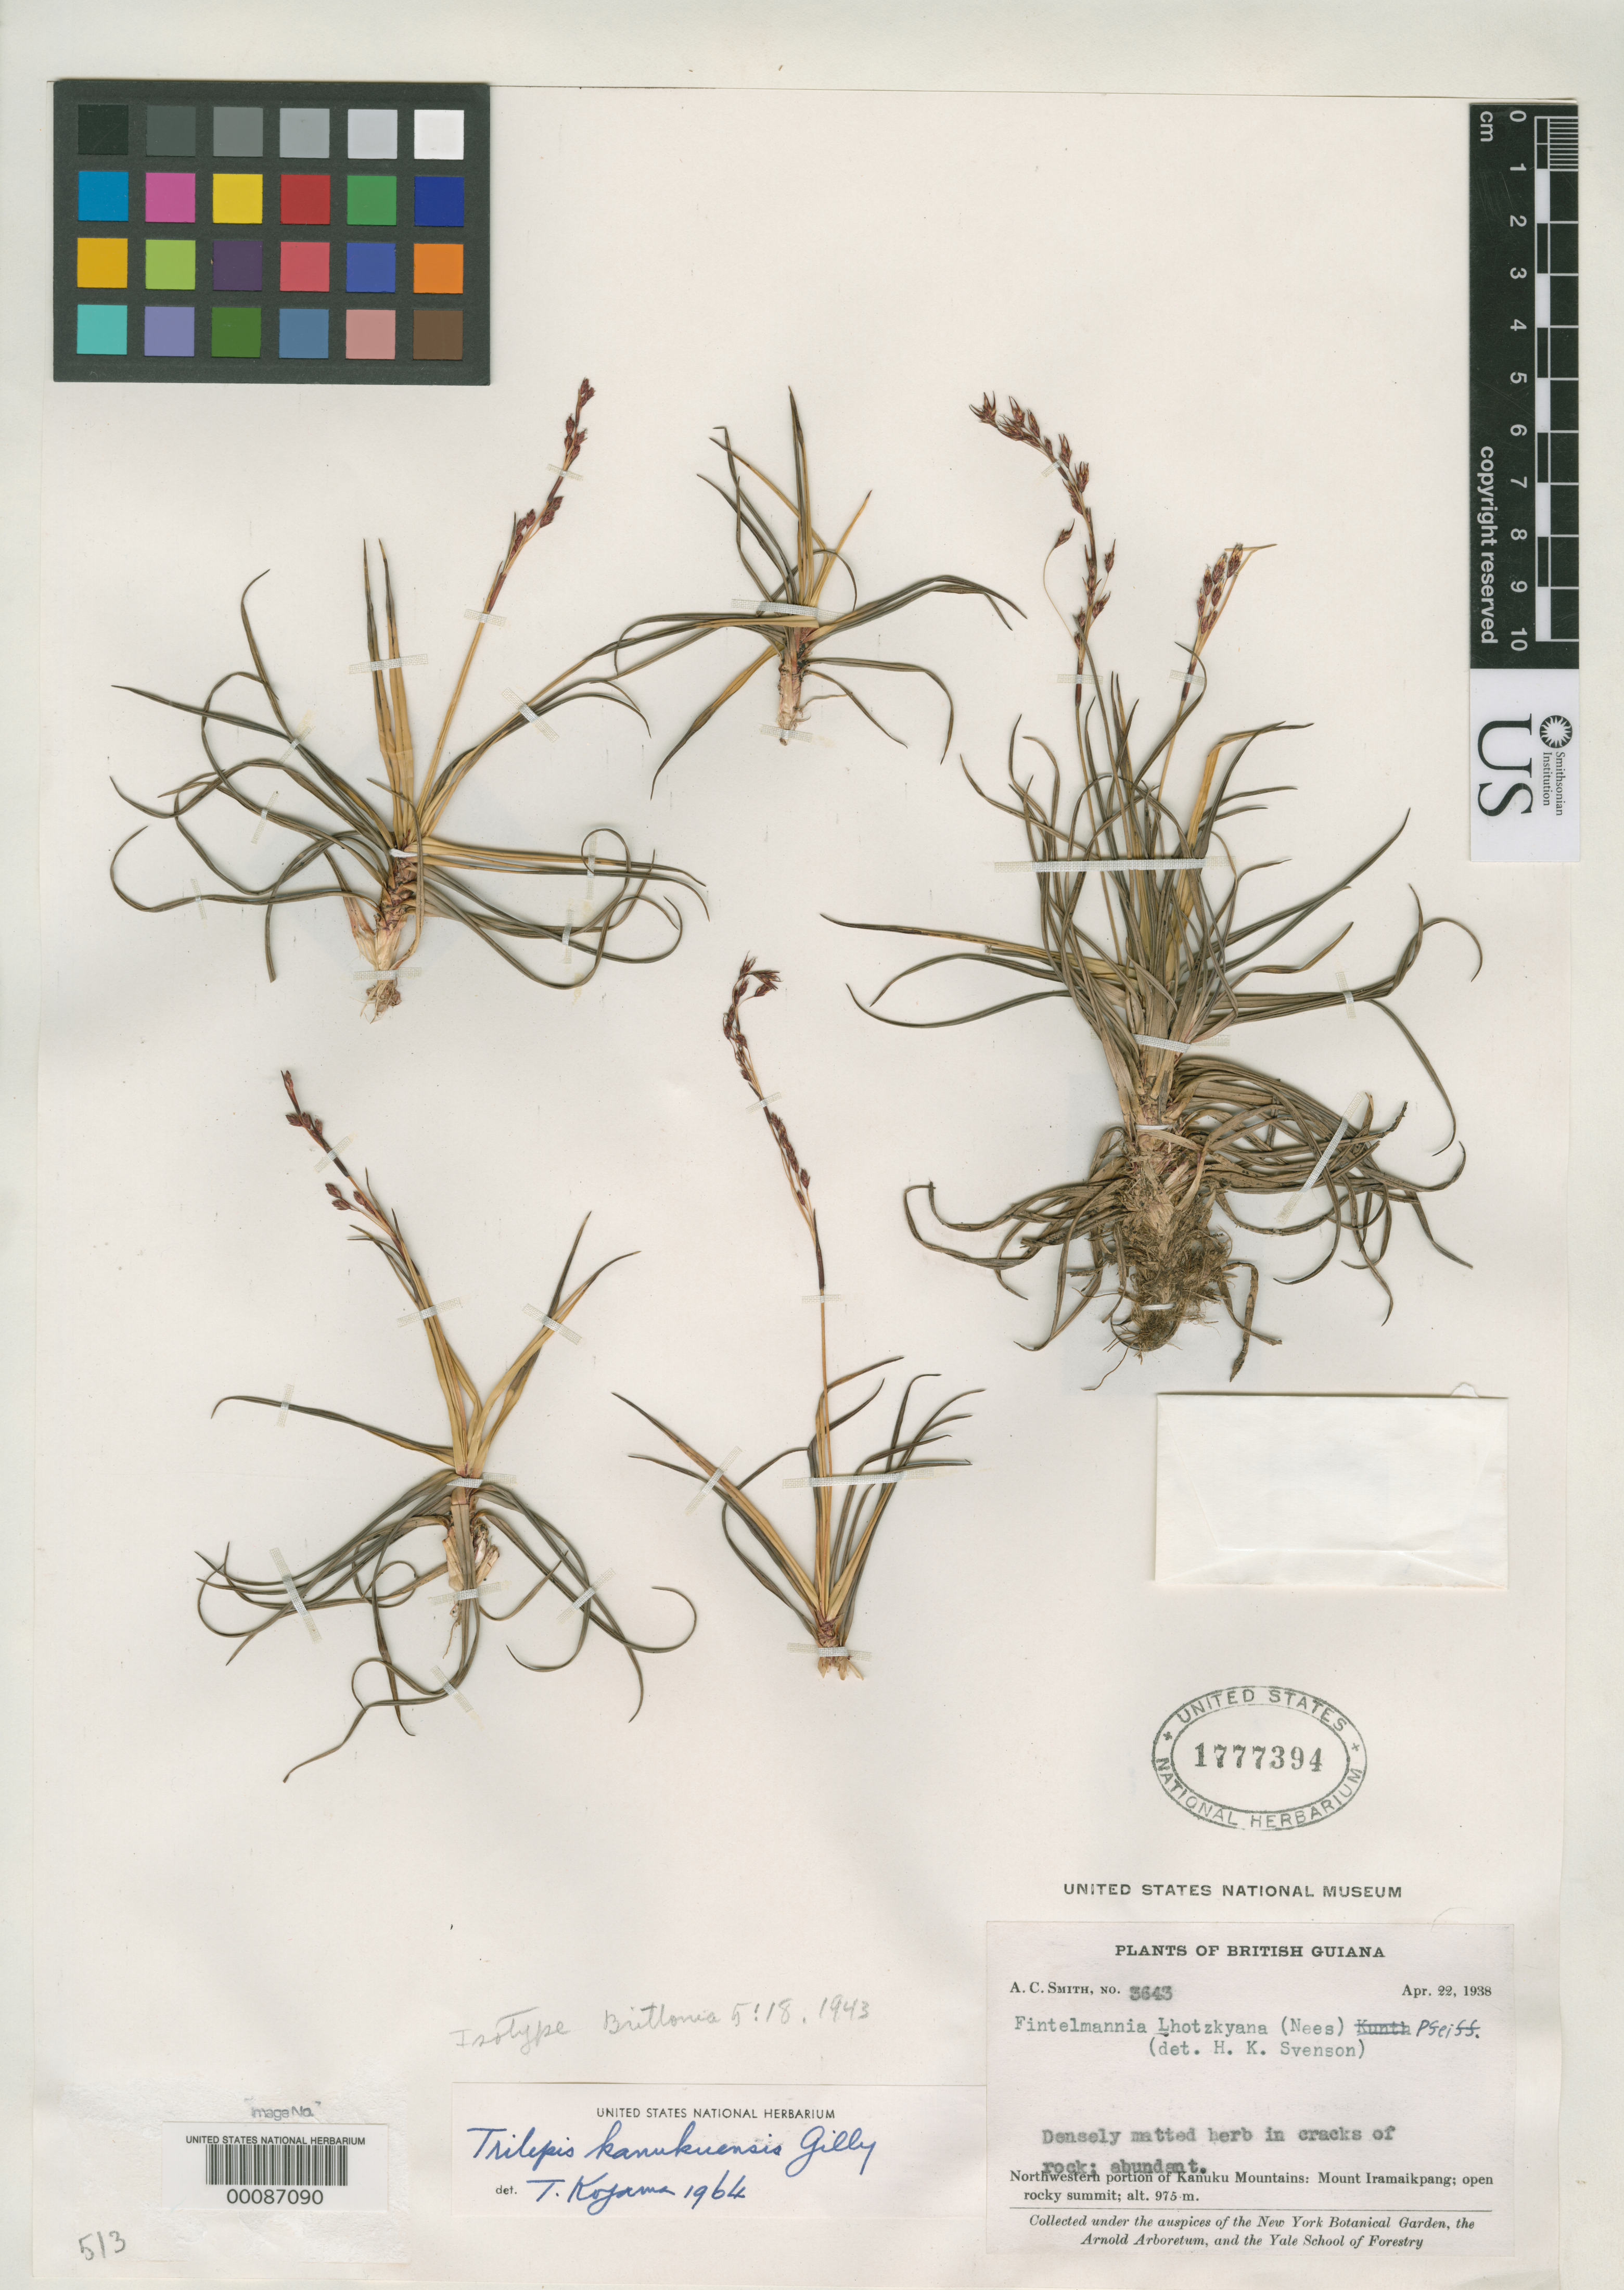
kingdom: Plantae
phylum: Tracheophyta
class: Liliopsida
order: Poales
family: Cyperaceae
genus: Trilepis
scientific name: Trilepis kanukuensis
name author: Gilly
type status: Isotype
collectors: A. C. Smith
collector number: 3643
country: Guyana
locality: NW portion of Kanuku Mts., Mt. Iramaikpang.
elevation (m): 975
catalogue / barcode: US 1777394